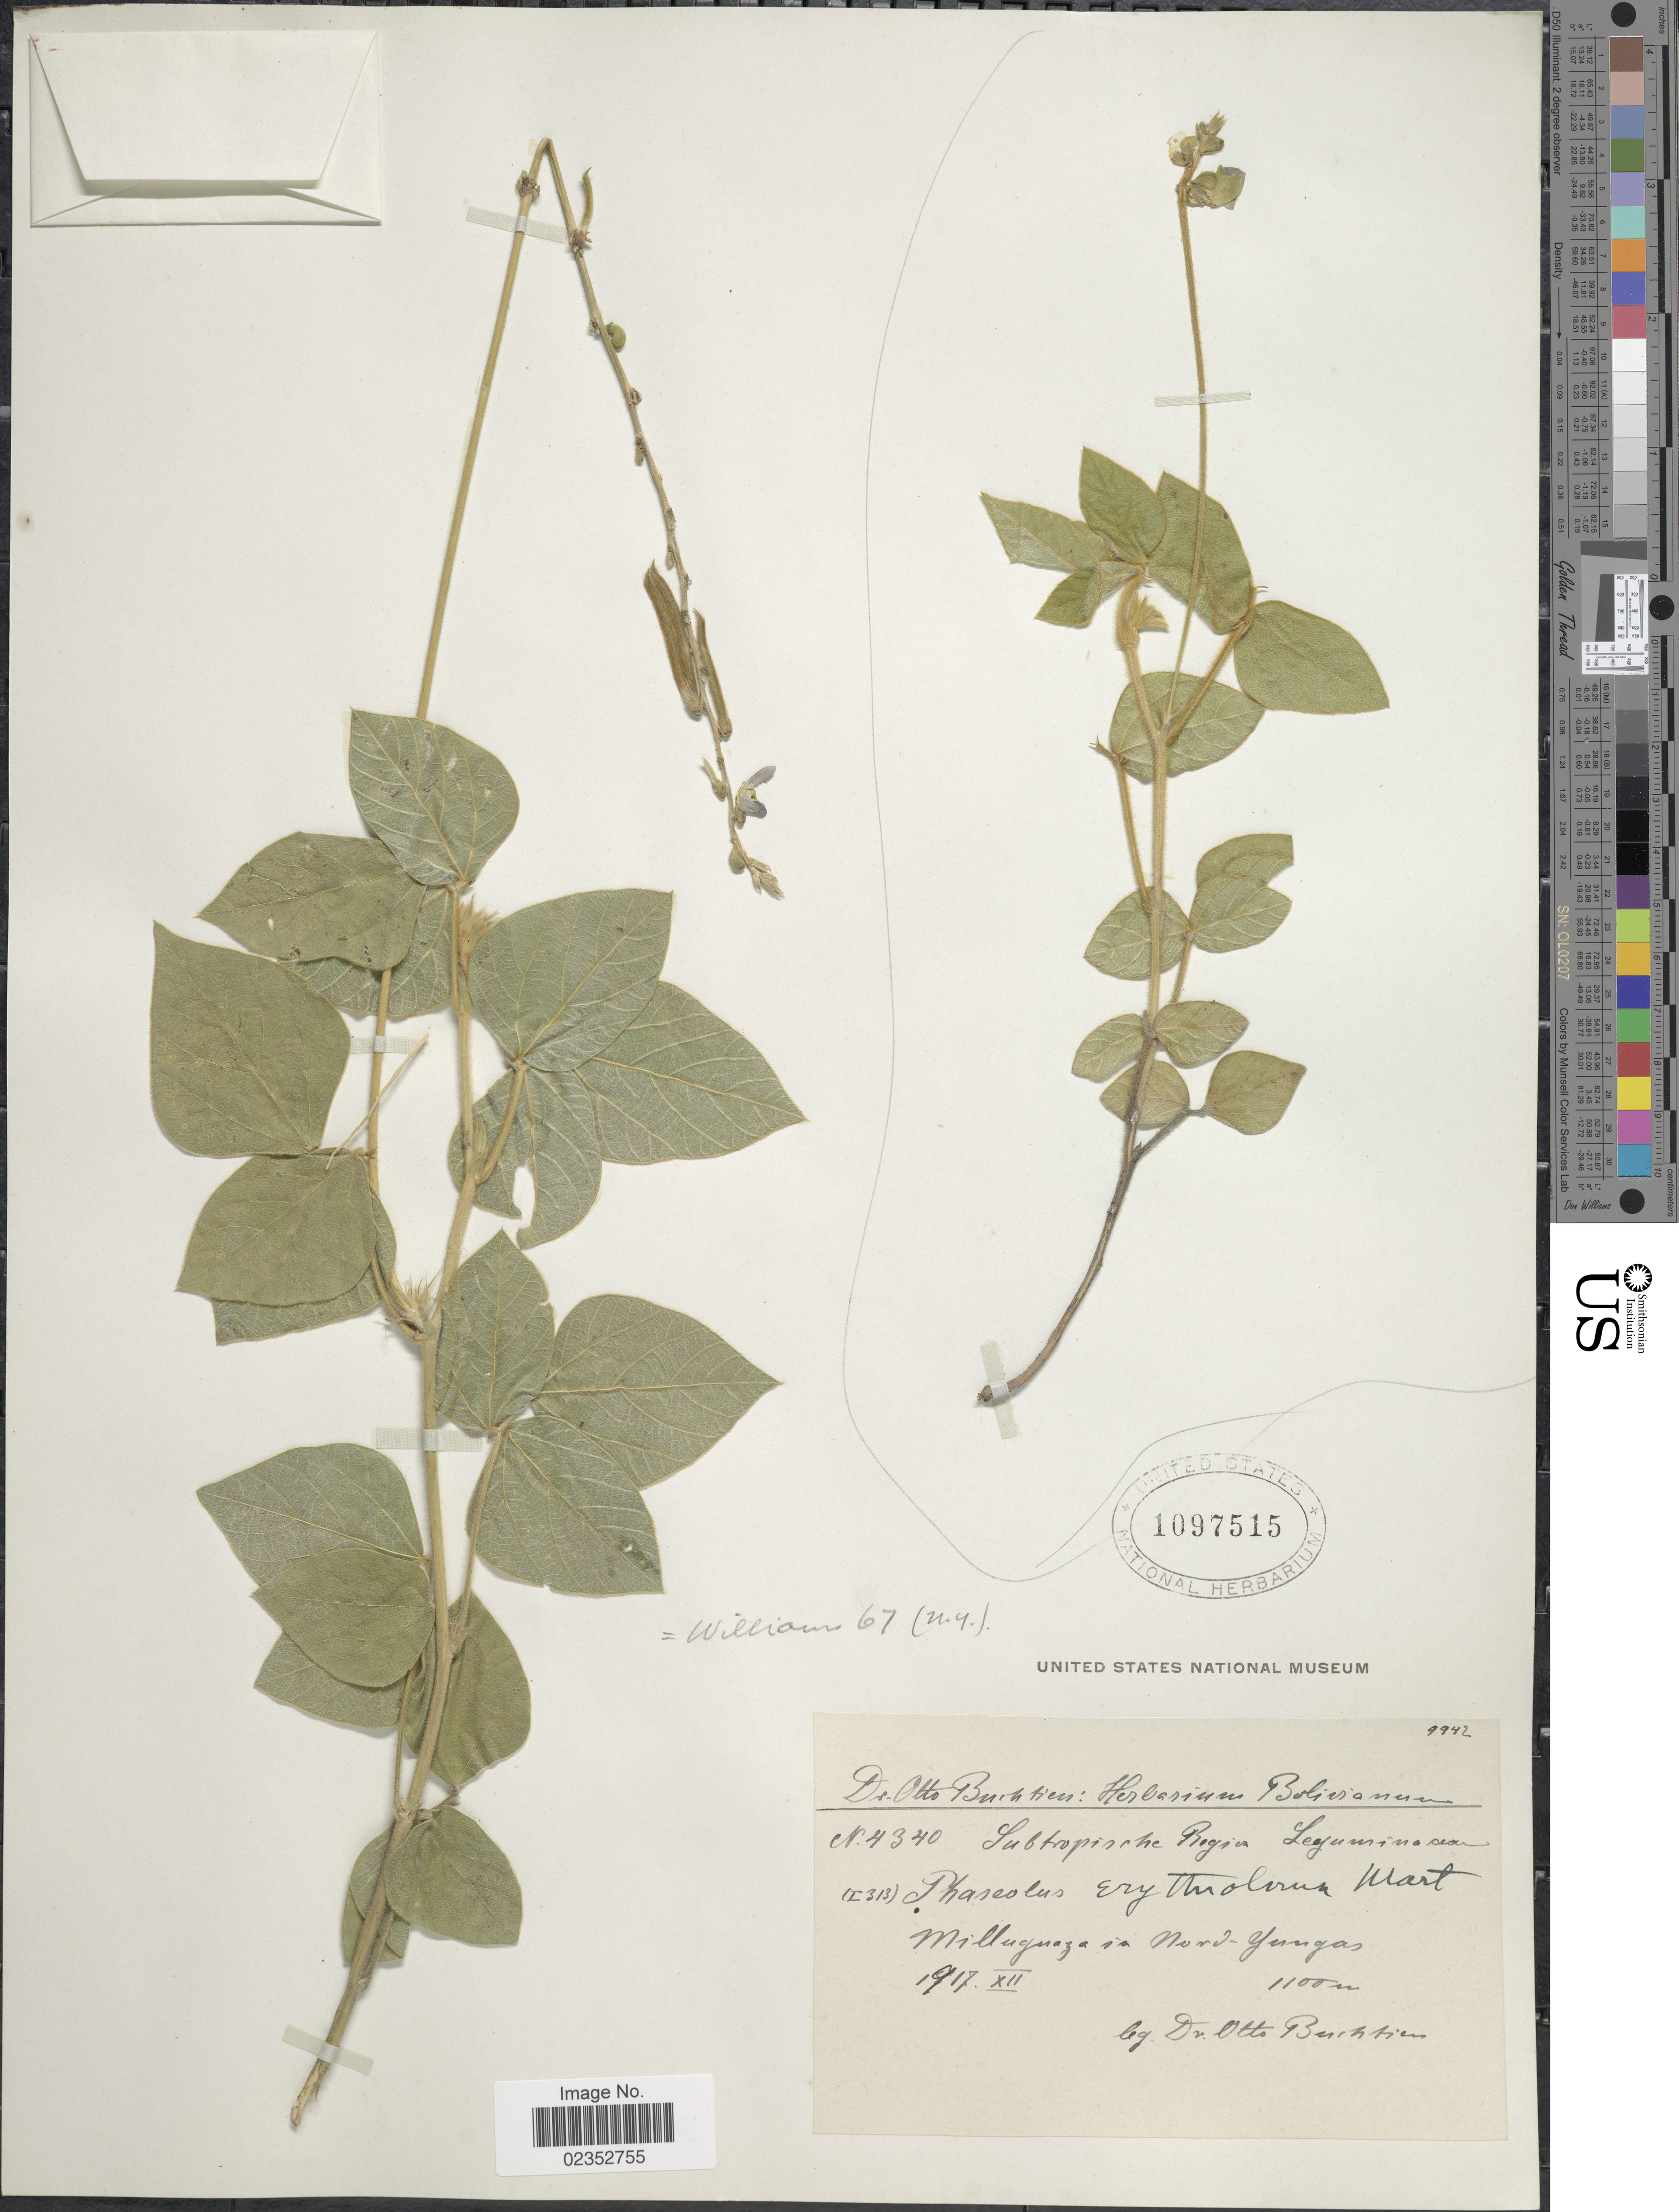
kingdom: Plantae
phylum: Tracheophyta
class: Magnoliopsida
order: Fabales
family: Fabaceae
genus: Macroptilium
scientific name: Macroptilium erythroloma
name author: (Mart. ex Benth.) Urb.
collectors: O. Buchtien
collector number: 4340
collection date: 1917-12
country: Bolivia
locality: Subtropische Region, Milluguaya in Nord-Yungas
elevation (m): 1100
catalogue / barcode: US 1097515